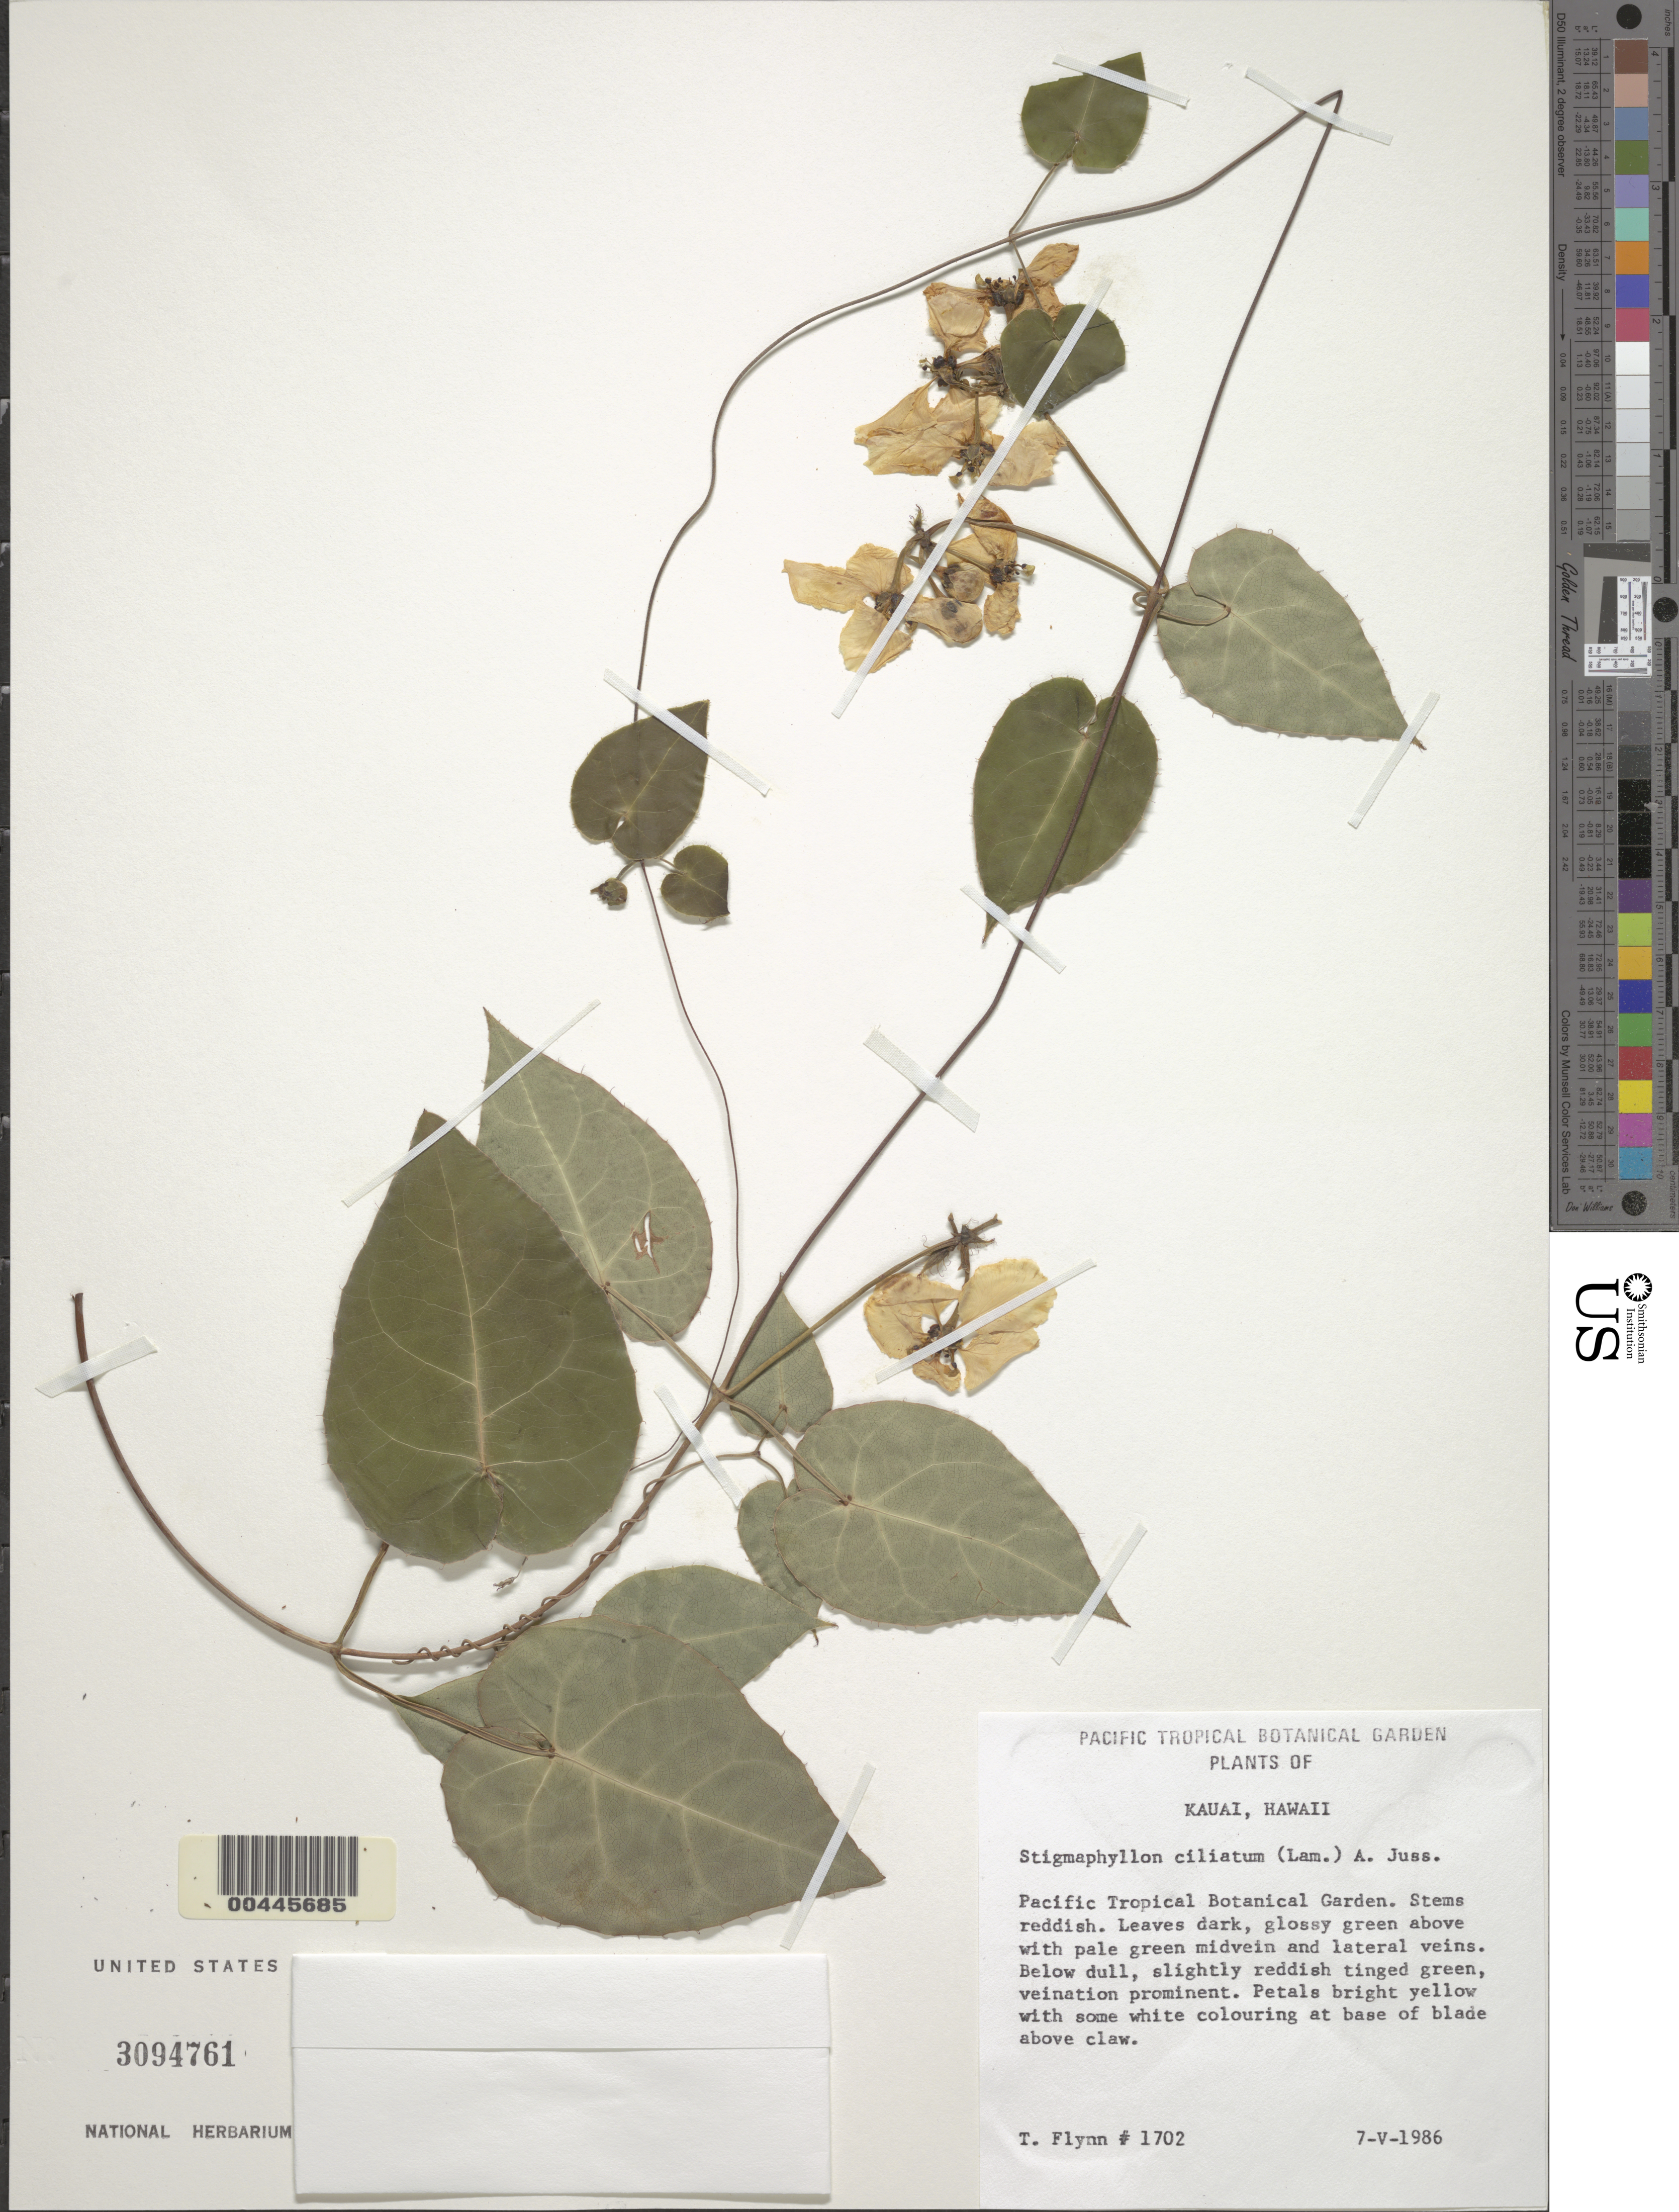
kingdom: Plantae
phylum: Tracheophyta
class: Magnoliopsida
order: Malpighiales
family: Malpighiaceae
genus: Stigmaphyllon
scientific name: Stigmaphyllon ciliatum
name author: (L.) A. Juss.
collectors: T. W. Flynn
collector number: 1702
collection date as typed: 7 May 1986 or 5 Jul 1986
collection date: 1986-05-07 or 1986-07-05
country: United States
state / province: Hawaii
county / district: Kauai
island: Kaua'i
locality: Pacific Tropical Botanical Garden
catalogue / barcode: US 3094761